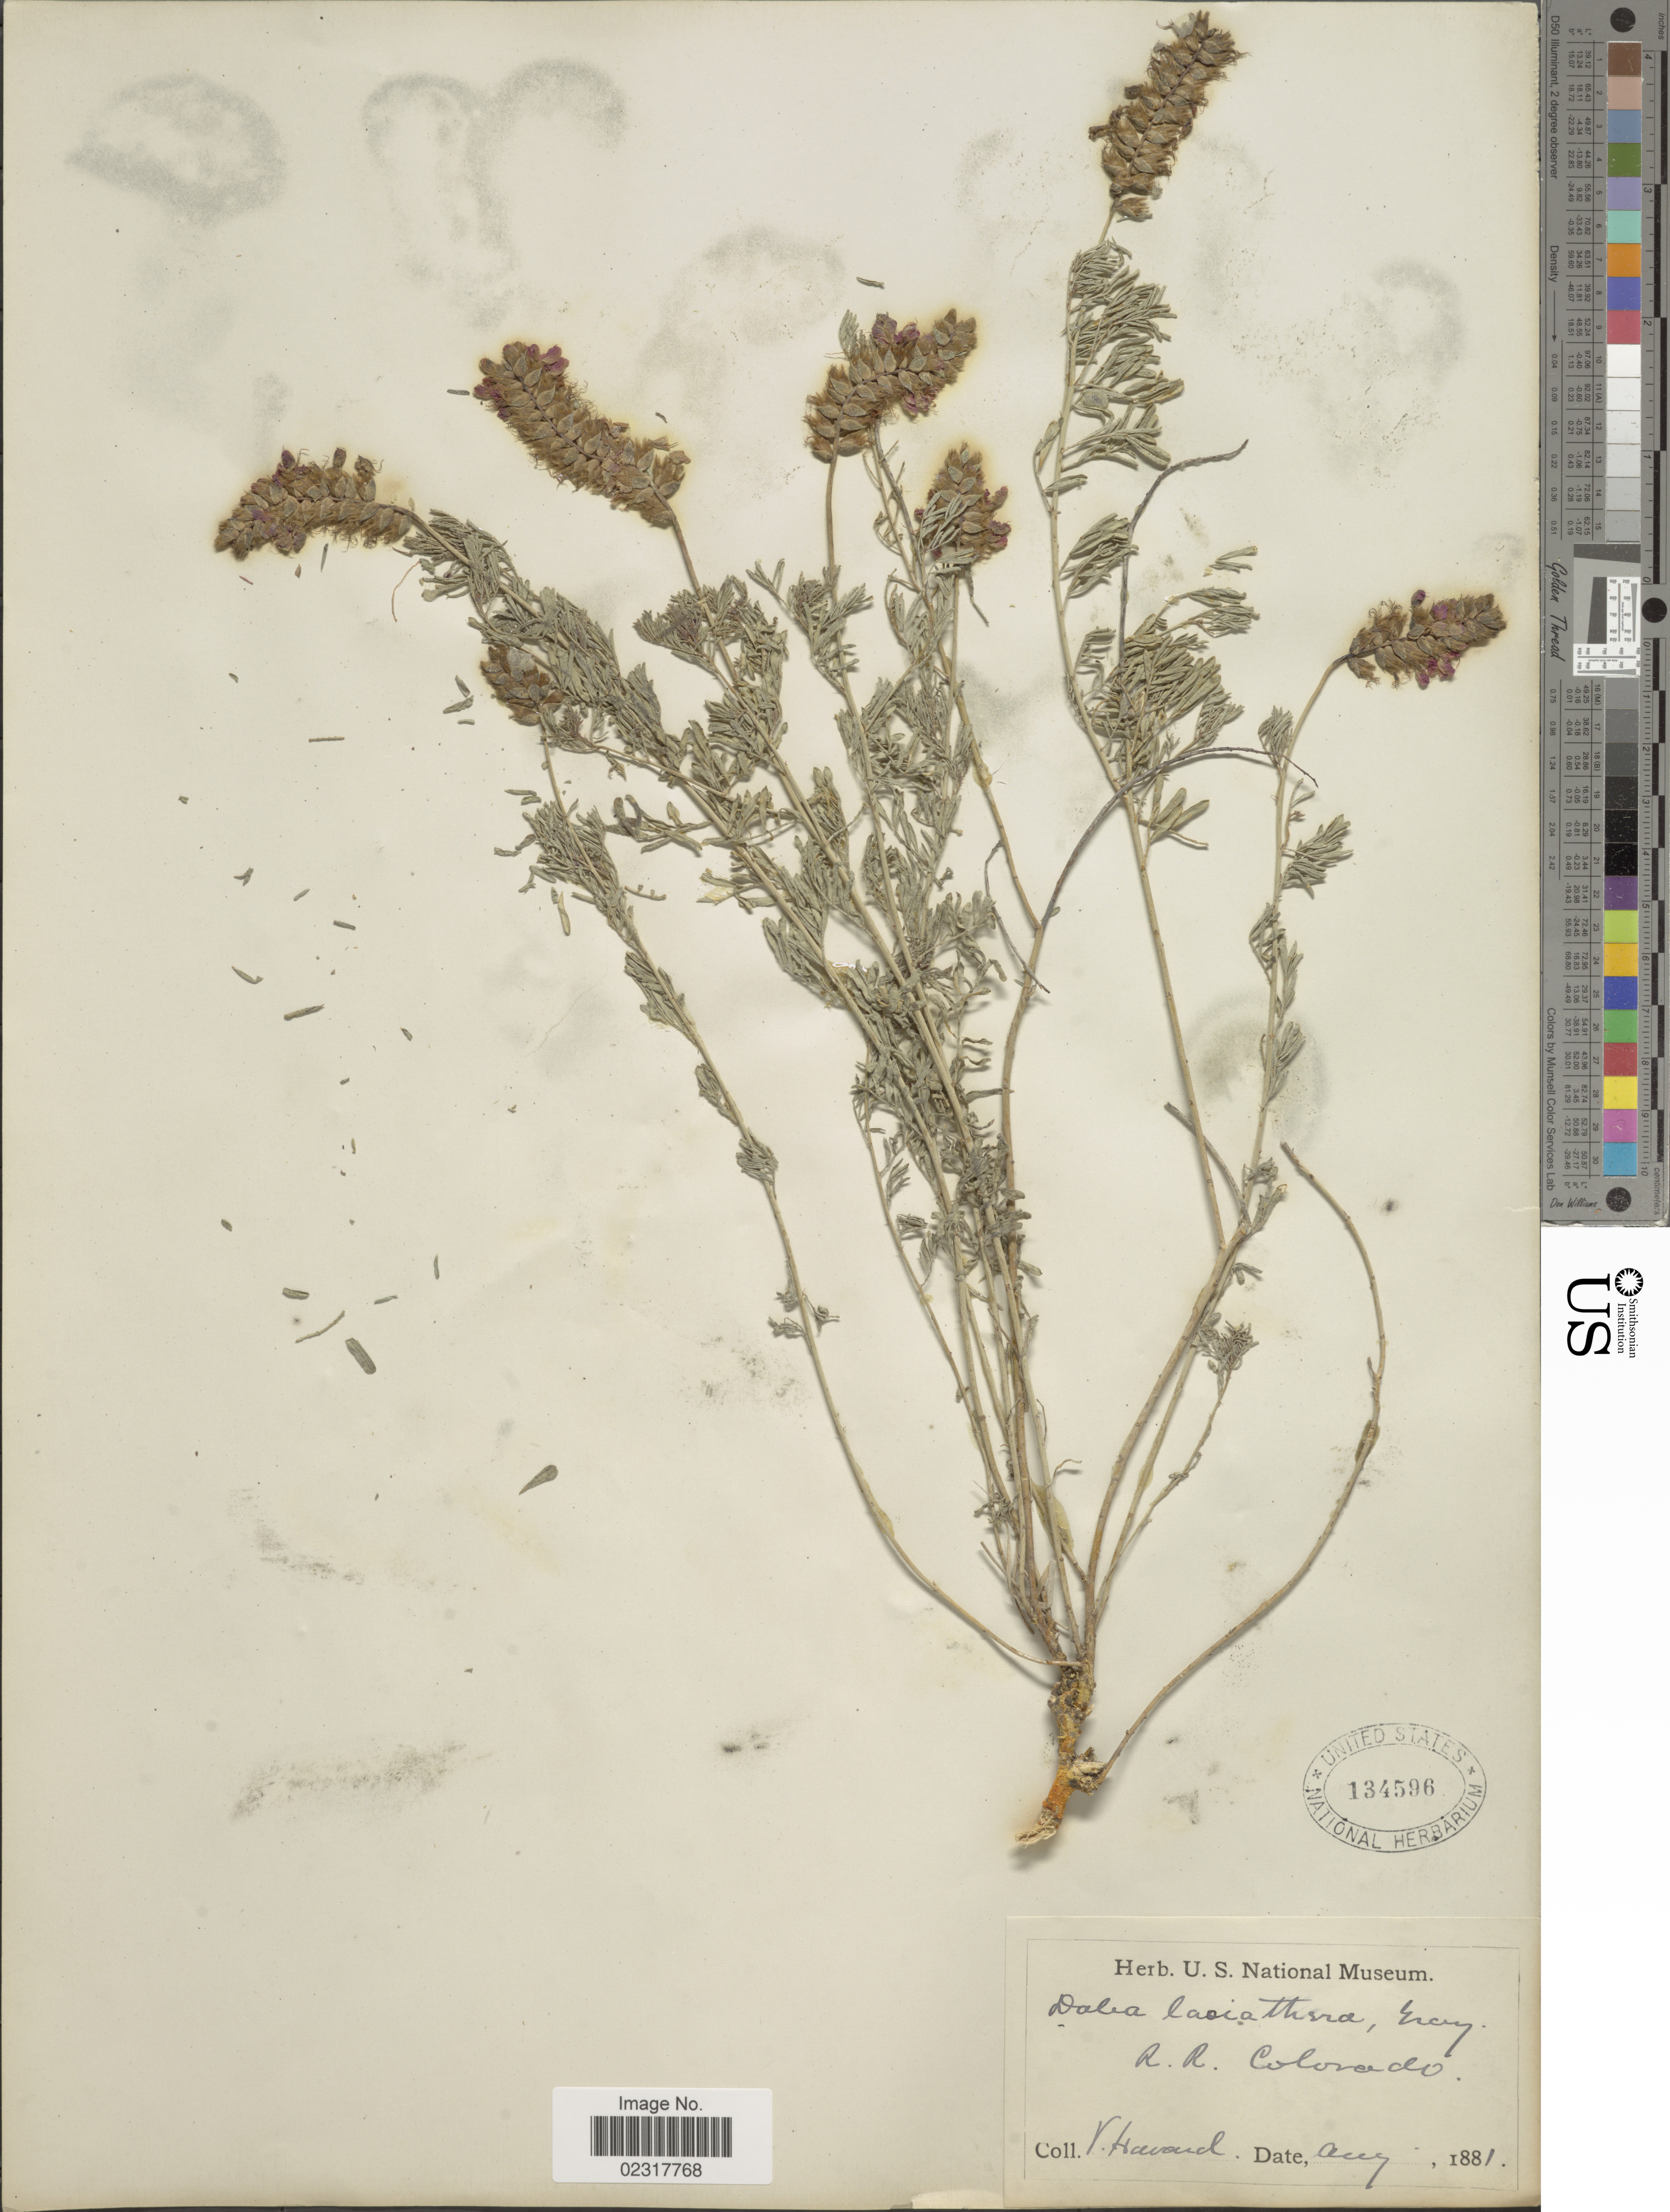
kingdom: Plantae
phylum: Tracheophyta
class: Magnoliopsida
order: Fabales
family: Fabaceae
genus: Dalea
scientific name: Dalea lasiathera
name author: A. Gray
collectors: V. Havard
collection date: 1881-08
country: United States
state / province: Colorado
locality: R.R. Colorado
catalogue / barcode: US 134596